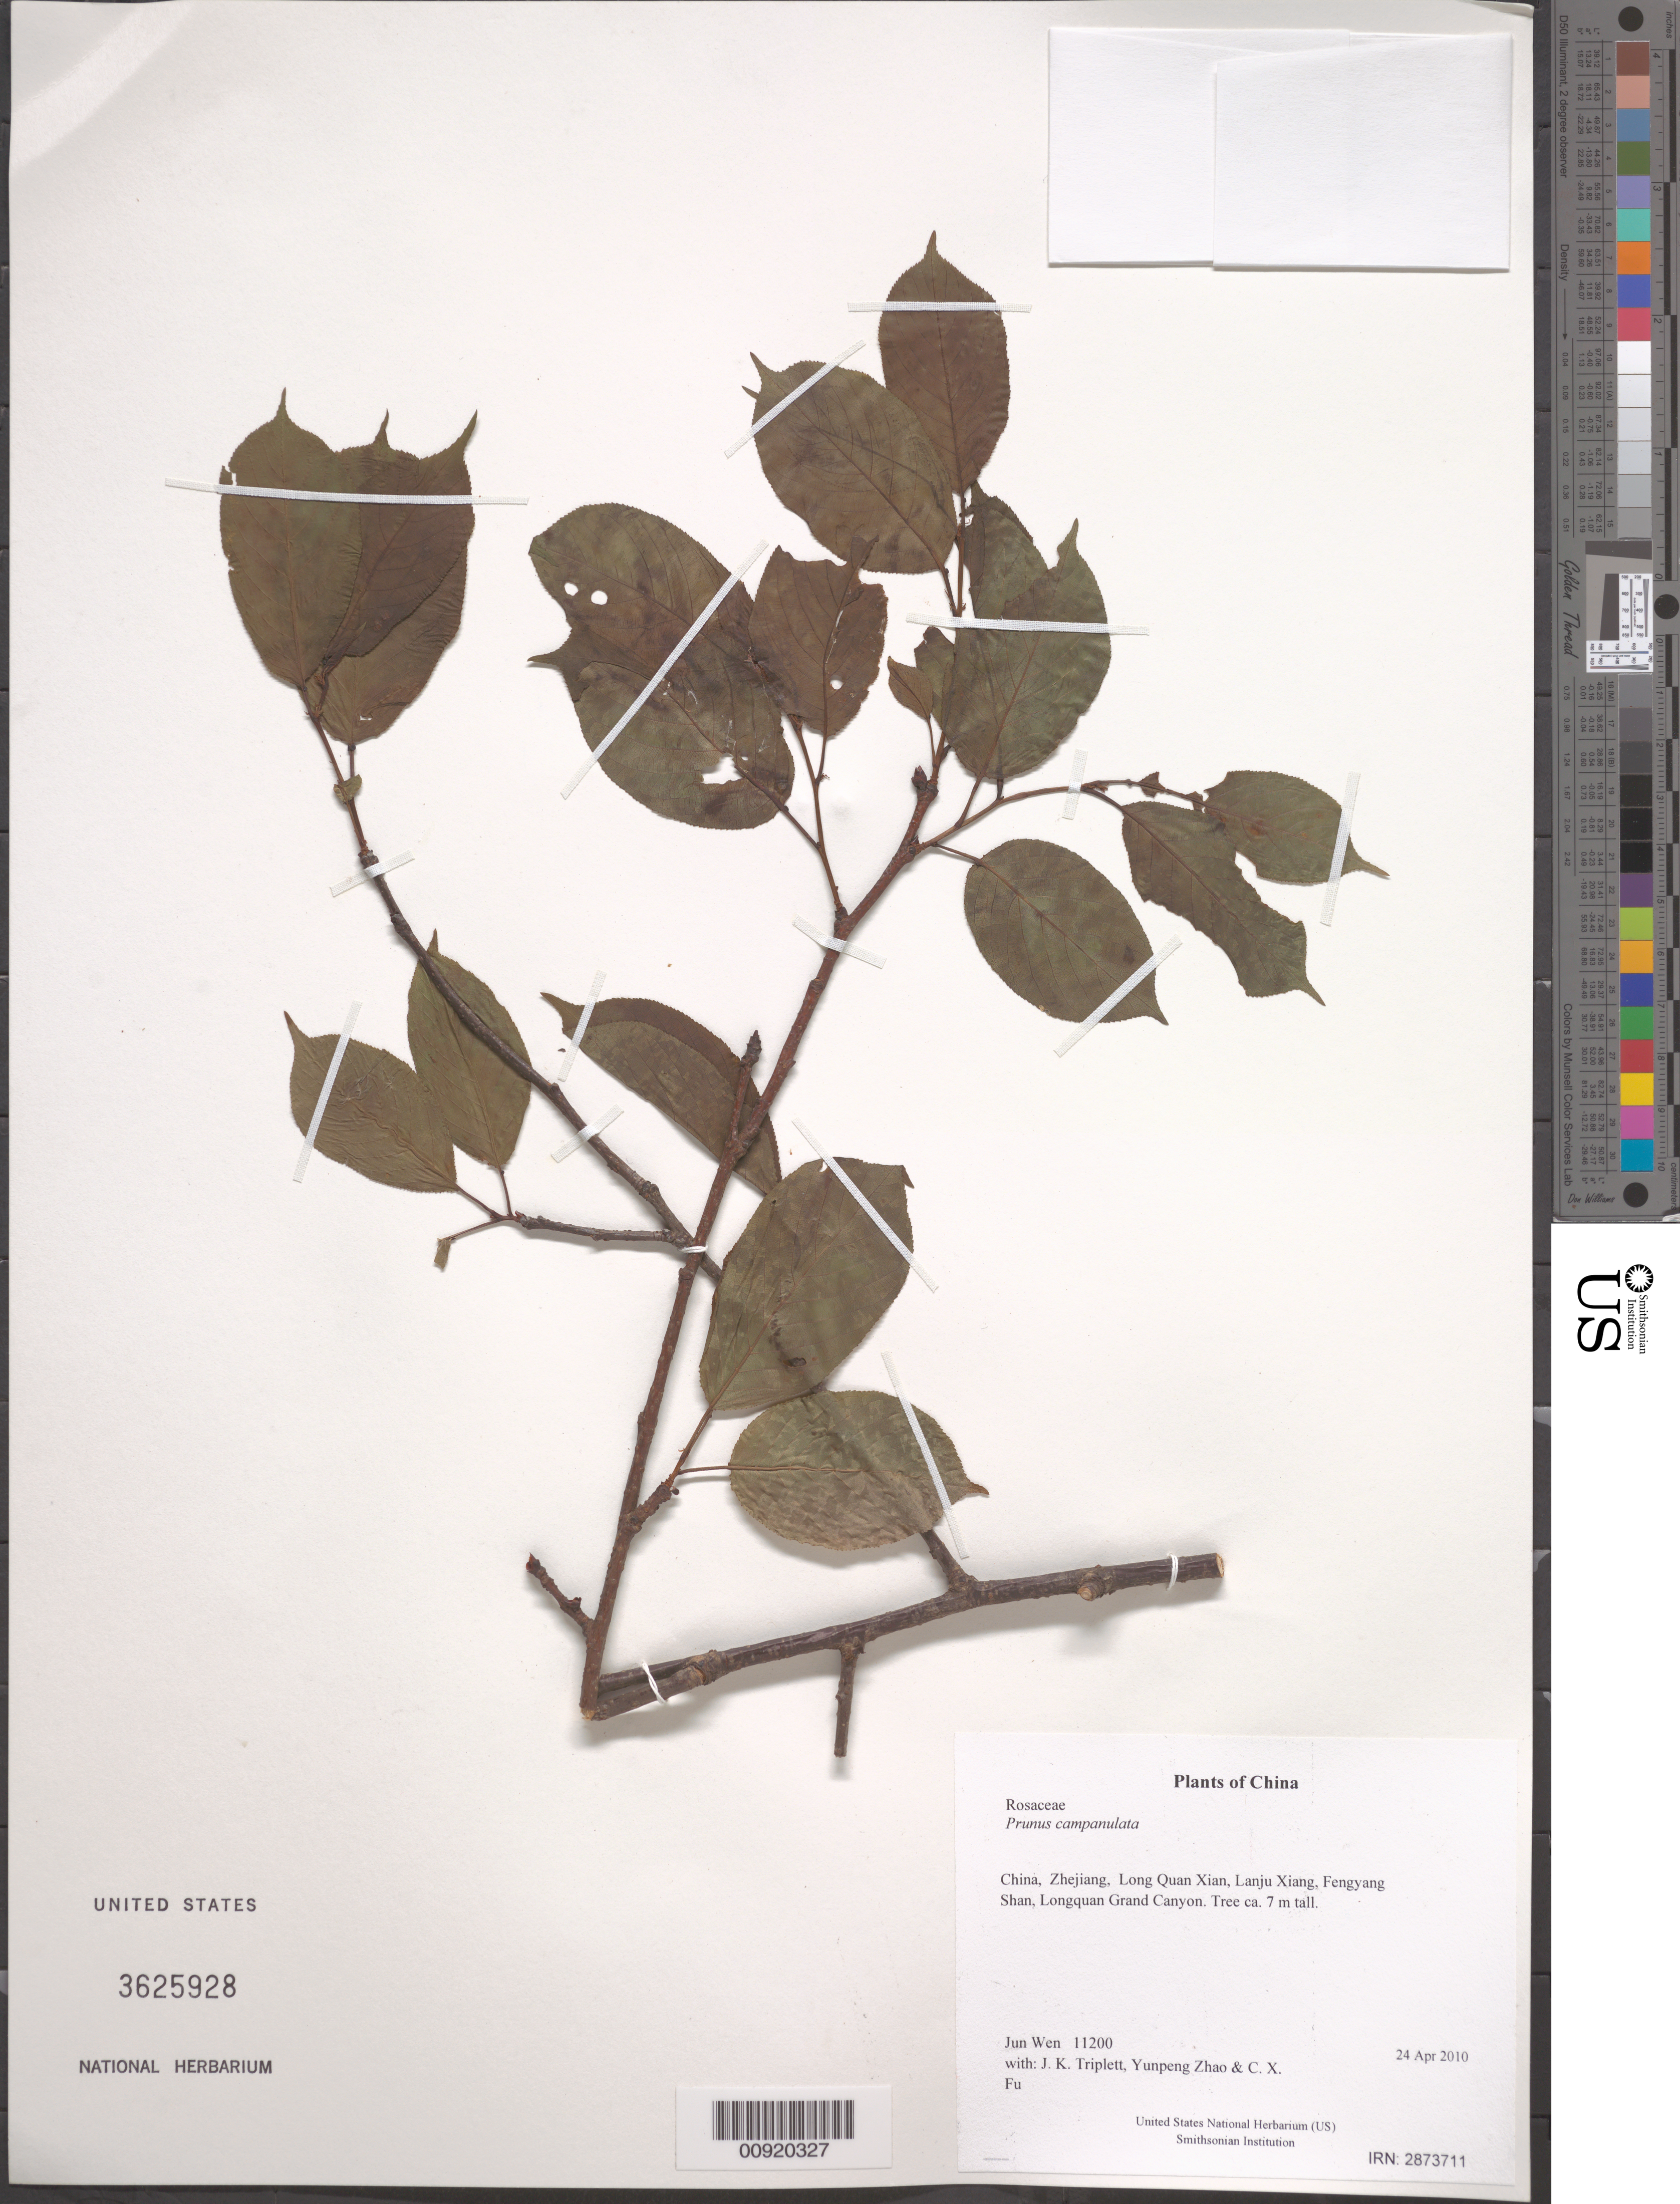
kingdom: Plantae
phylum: Tracheophyta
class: Magnoliopsida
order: Rosales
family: Rosaceae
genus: Prunus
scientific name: Prunus campanulata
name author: Maxim.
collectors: J. Wen, J. K. Triplett, Yunpeng Zhao & C. X. Fu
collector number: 11200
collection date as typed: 24 Apr 2010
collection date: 2010-04-24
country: China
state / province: Zhejiang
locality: Long Quan Xian, Lanju Xiang, Fengyang Shan, Longquan Grand Canyon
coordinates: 27 52.898 N, 119 10.333 E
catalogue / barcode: US 3625928